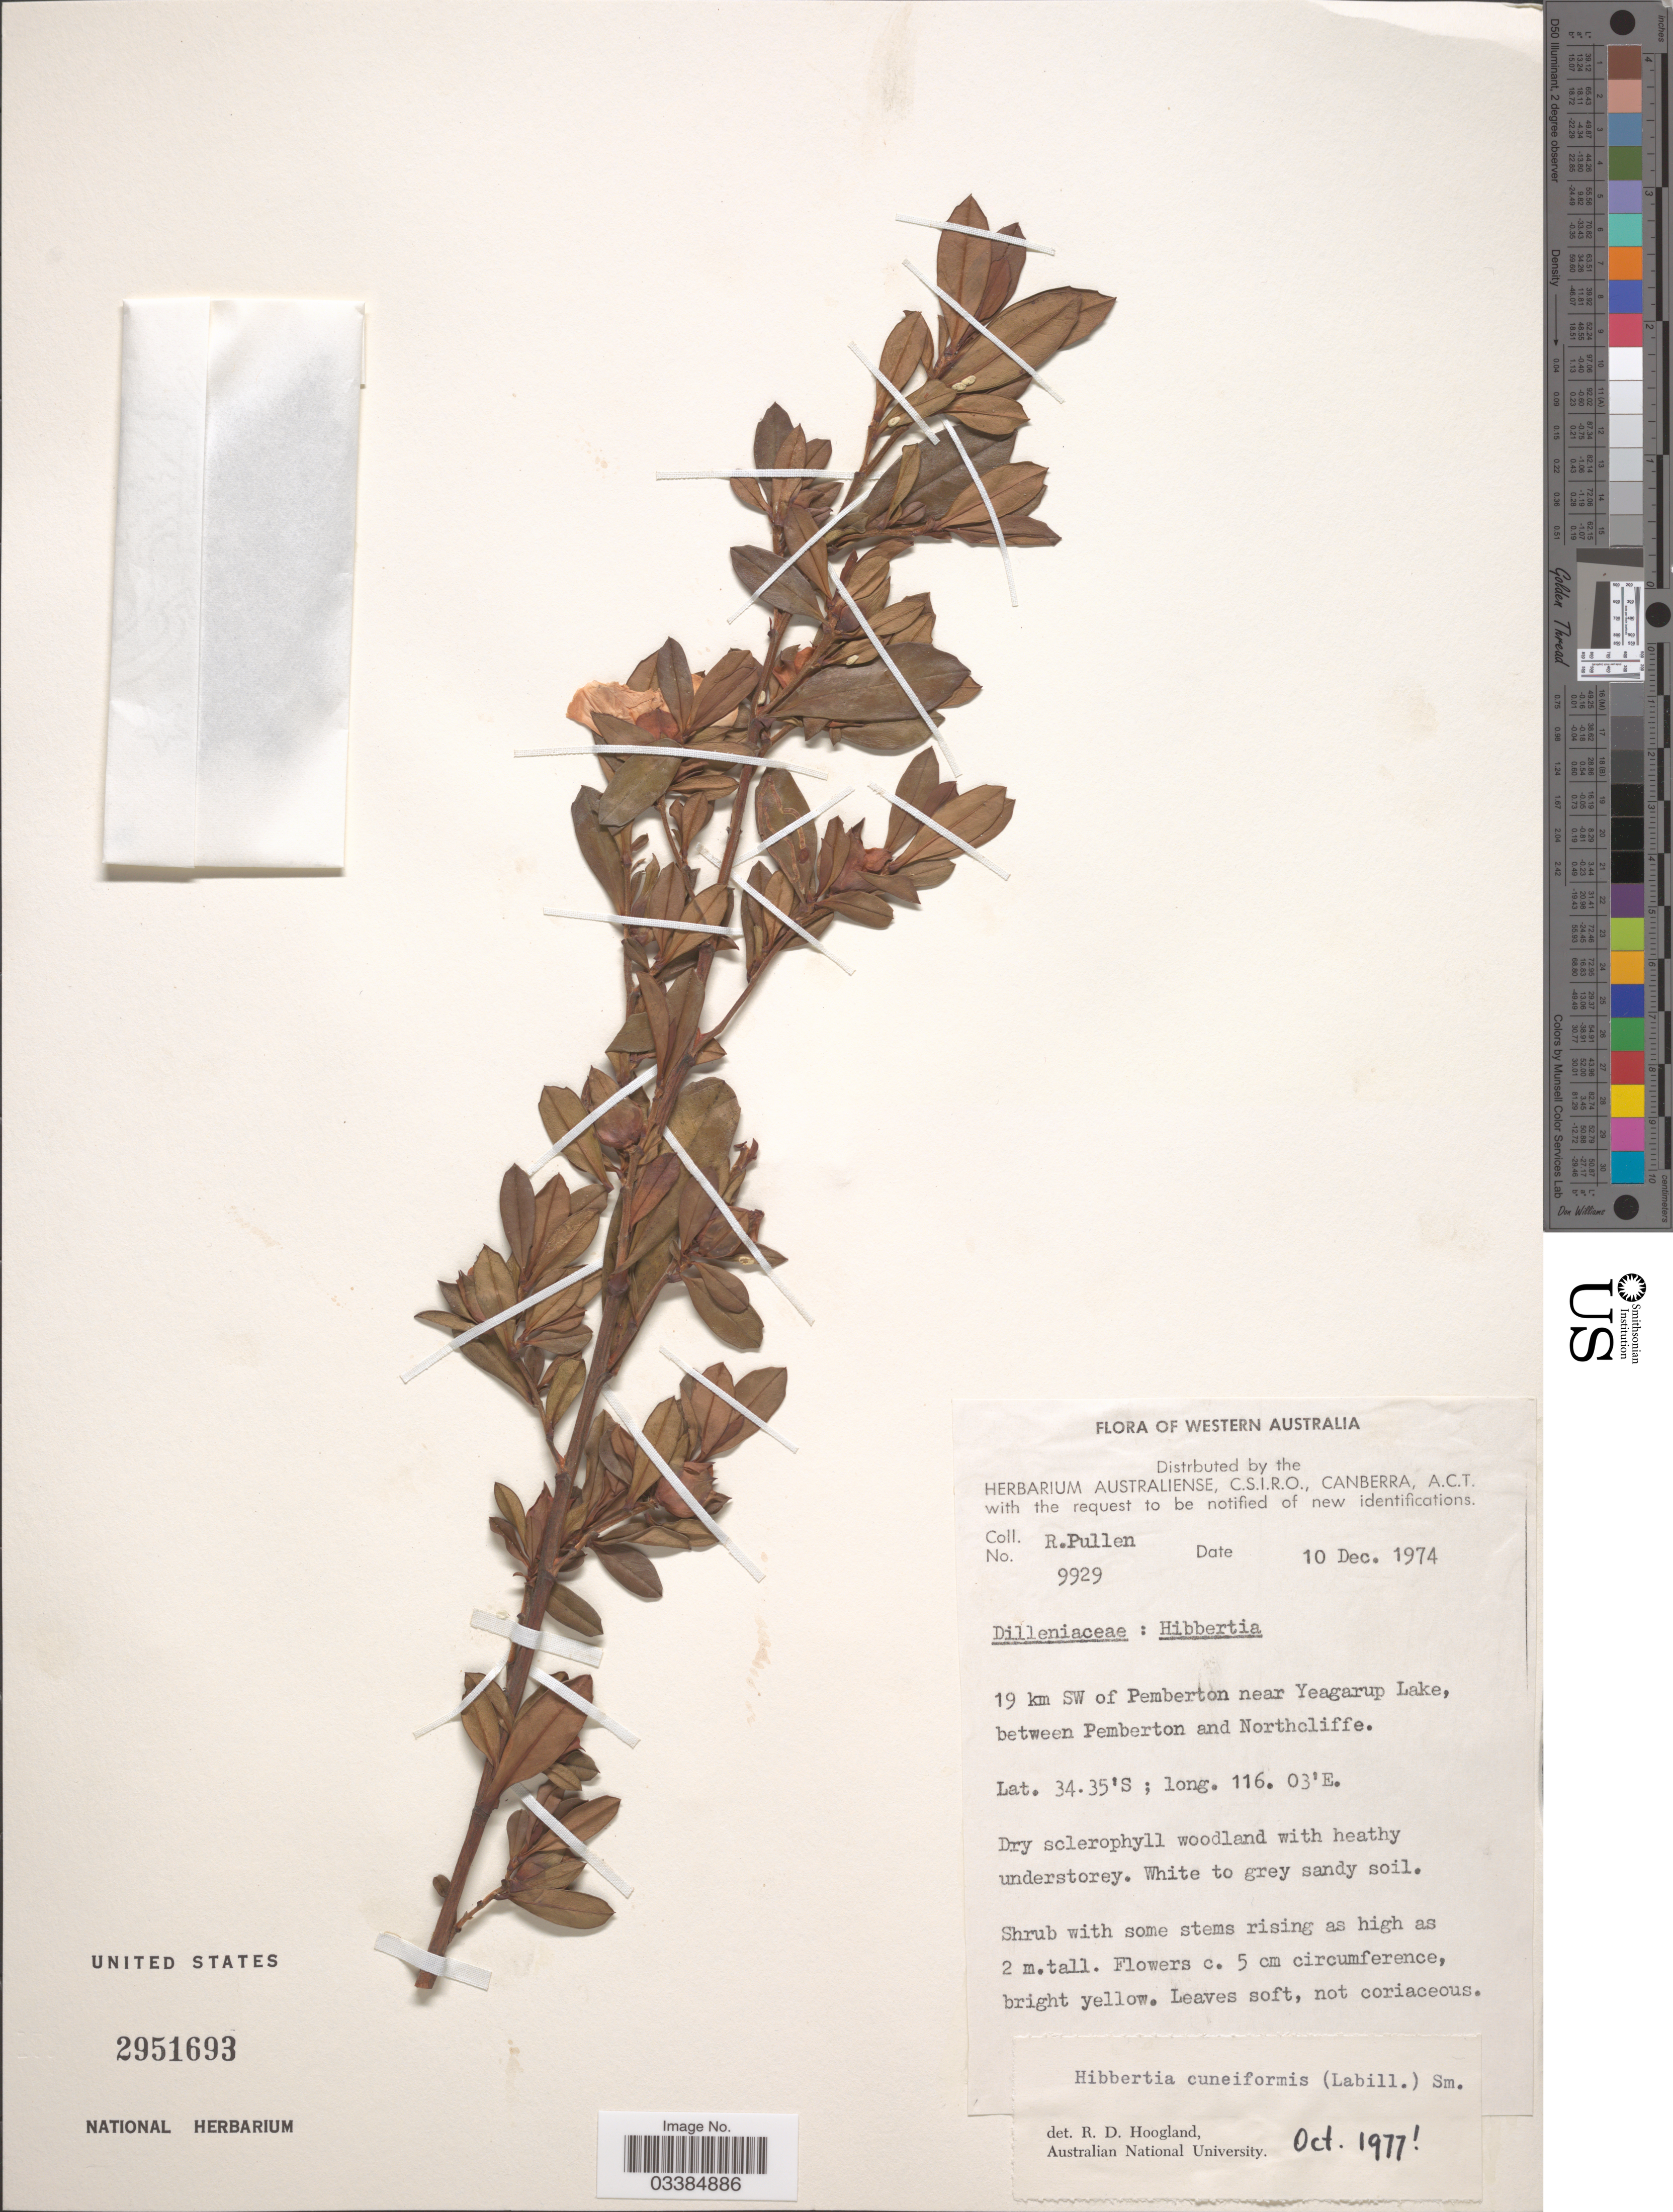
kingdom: Plantae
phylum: Tracheophyta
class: Magnoliopsida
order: Dilleniales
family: Dilleniaceae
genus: Hibbertia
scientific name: Hibbertia cuneiformis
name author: (Labill.) Sm.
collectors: R. Pullen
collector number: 9929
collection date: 1974-12-10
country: Australia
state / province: Western Australia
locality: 19 km SW of Pemberton near Yeagarup Lake, between Pemberton and Northcliffe.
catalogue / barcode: US 2951693